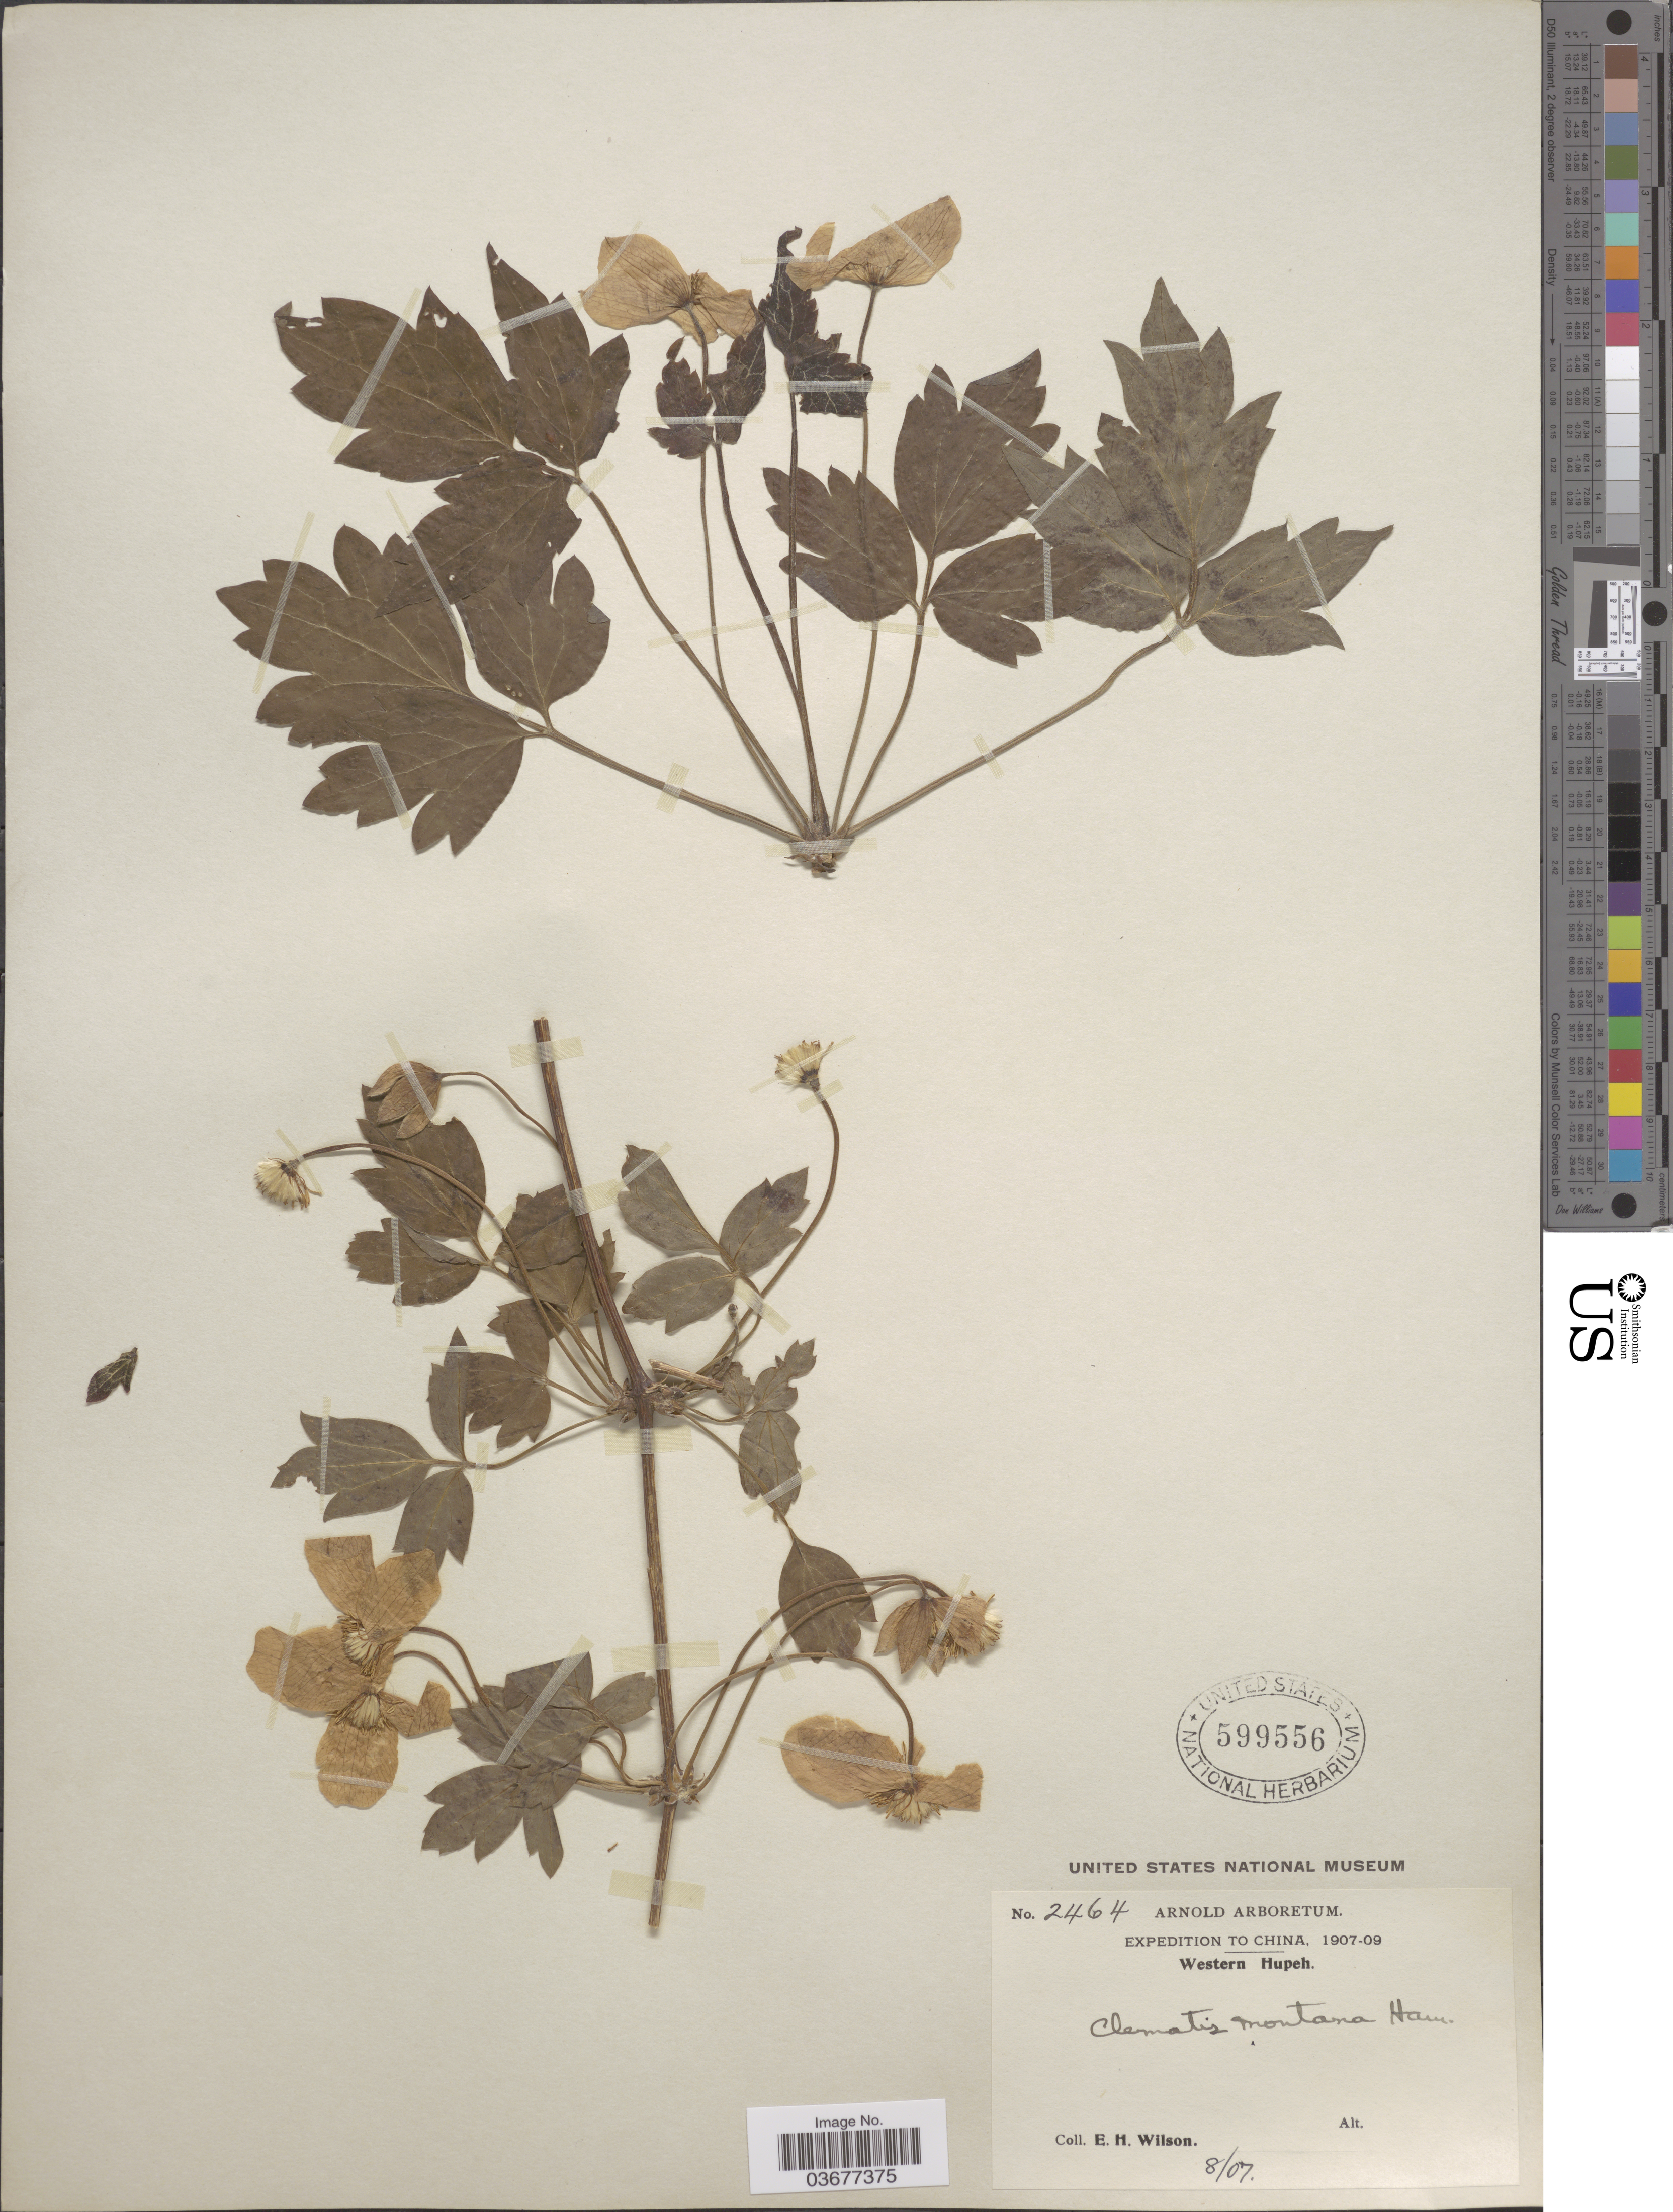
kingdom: Plantae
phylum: Tracheophyta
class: Magnoliopsida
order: Ranunculales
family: Ranunculaceae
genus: Clematis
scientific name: Clematis montana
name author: Buch.-Ham. ex DC.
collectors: E. Wilson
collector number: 2464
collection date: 1907-08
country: China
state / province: Hubei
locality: Western Hupeh.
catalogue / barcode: US 599556